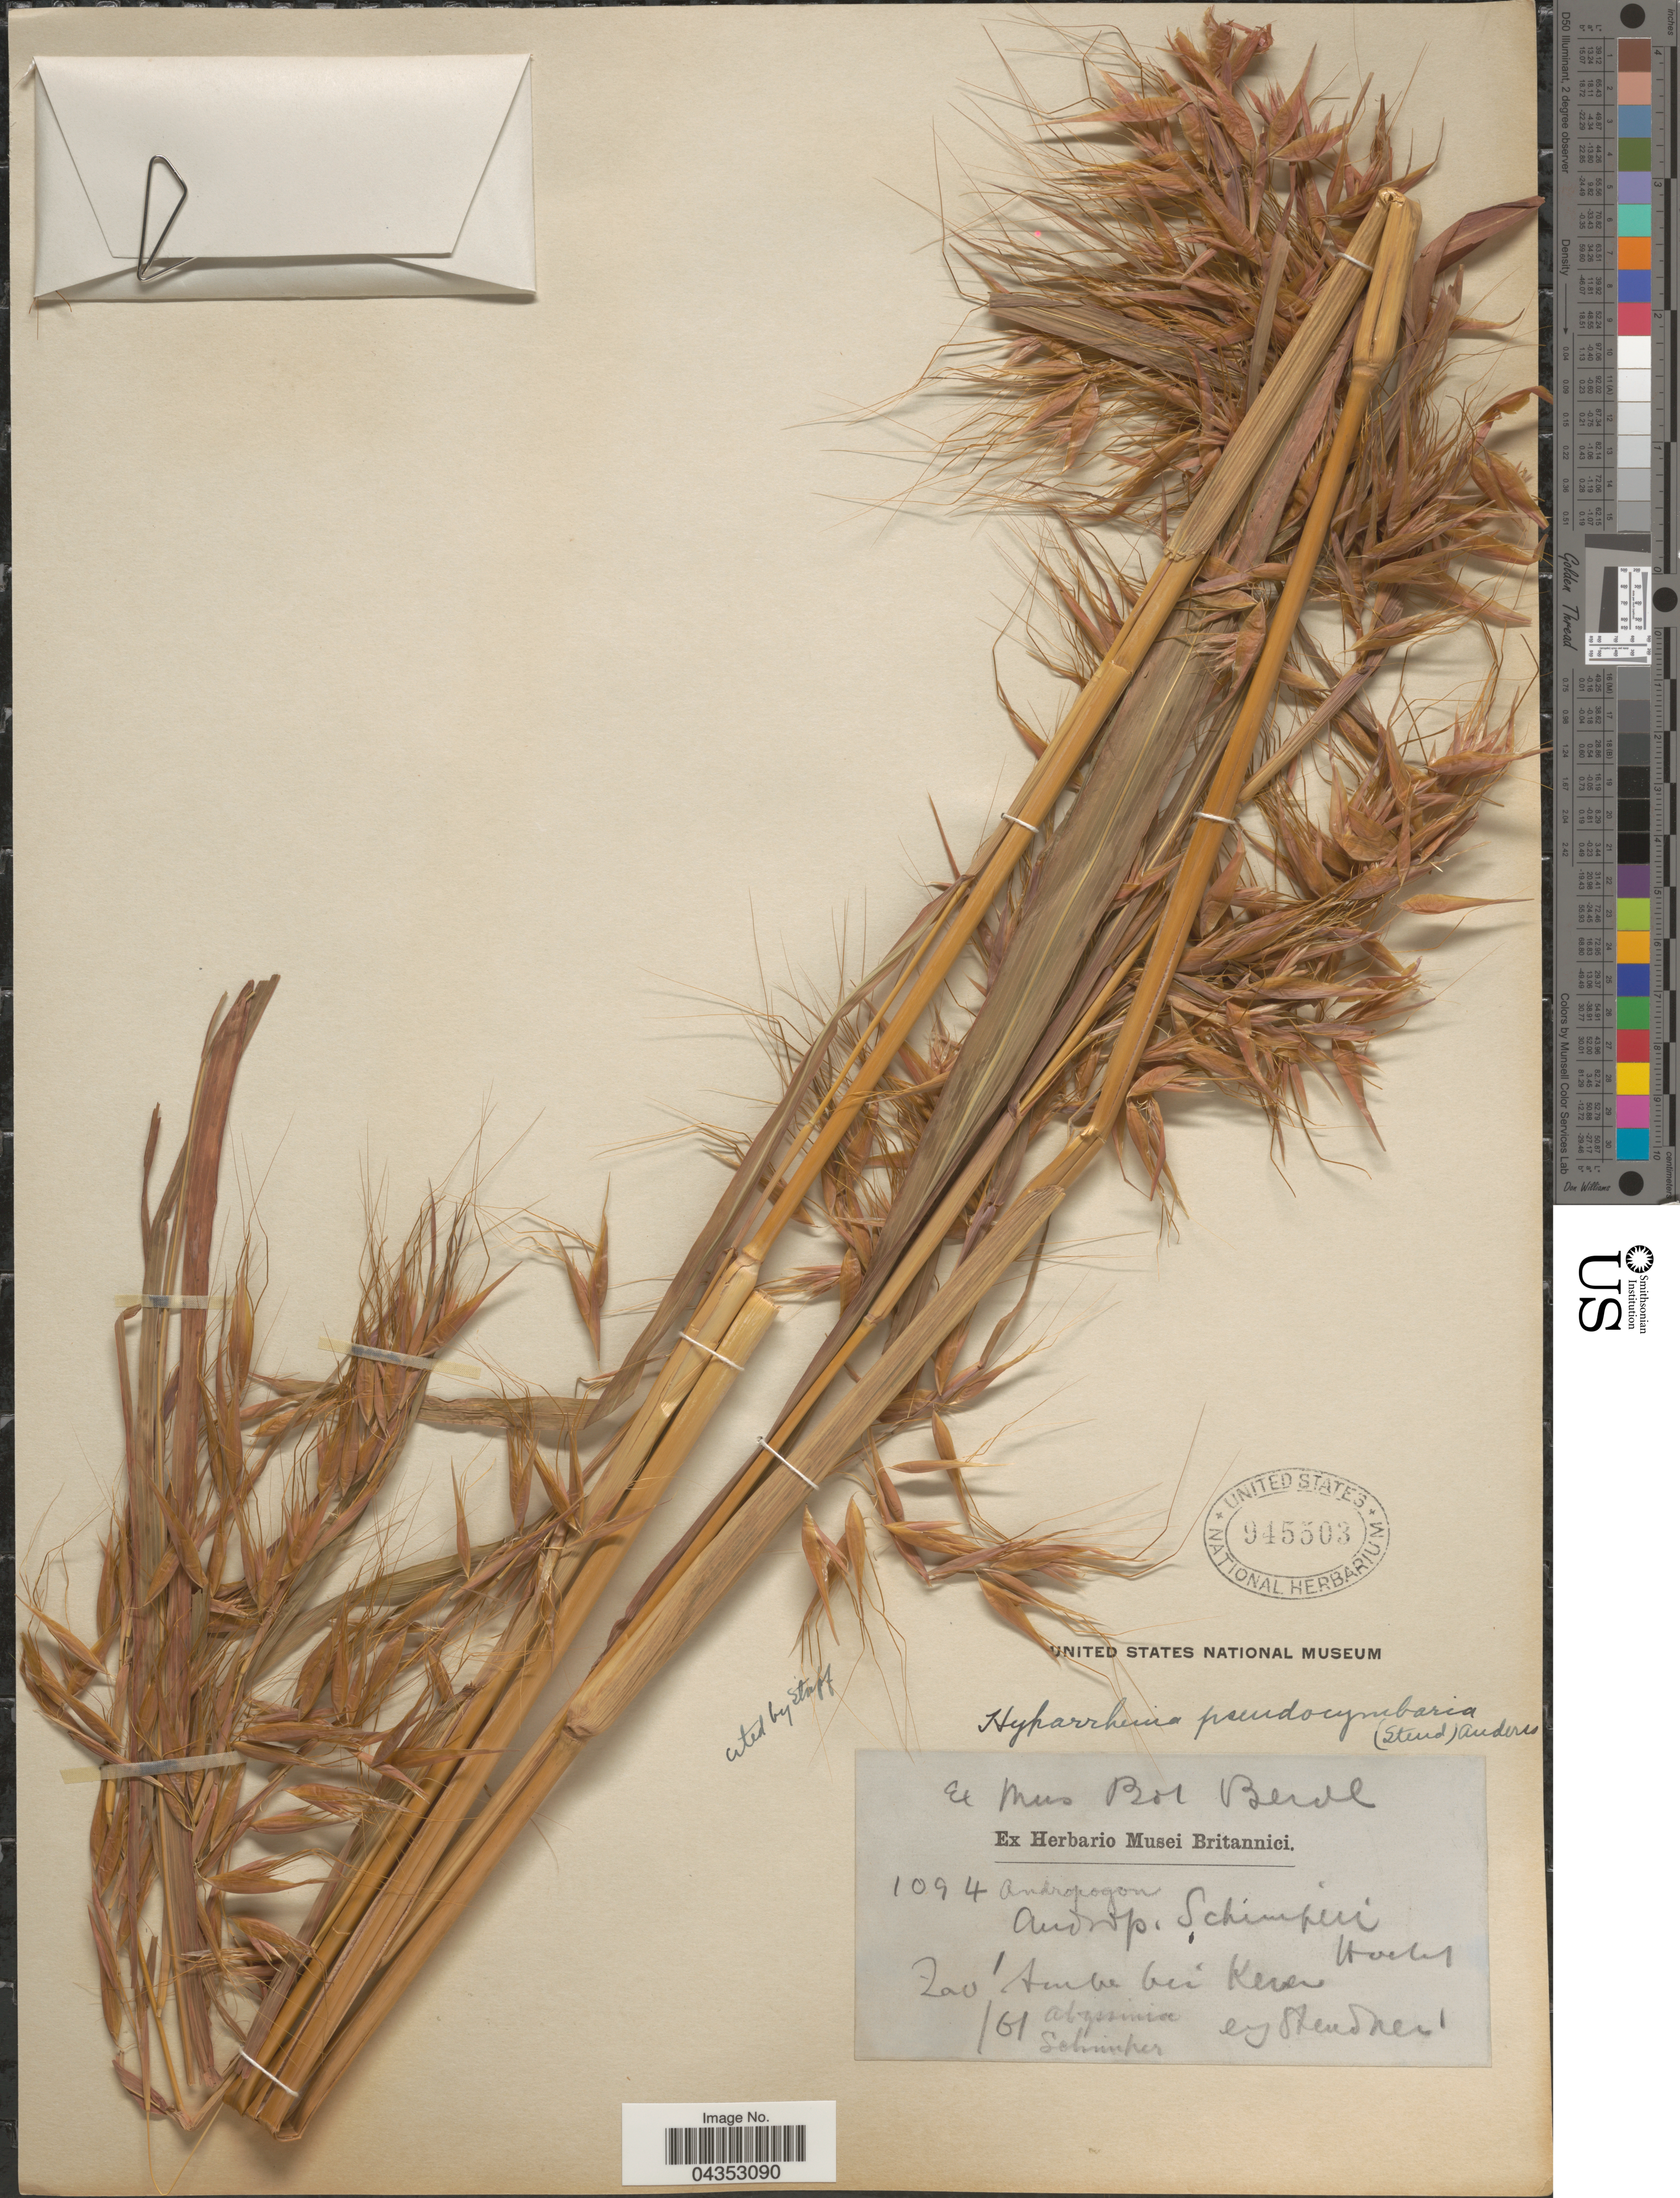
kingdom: Plantae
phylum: Tracheophyta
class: Liliopsida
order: Poales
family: Poaceae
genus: Hyparrhenia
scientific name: Hyparrhenia anthistirioides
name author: (Hochst. ex A. Rich.) Andersson ex Stapf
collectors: -. Steudner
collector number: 1094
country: Eritrea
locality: Zad'Ambe bei Keren. Abyssinia.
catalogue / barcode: US 945503